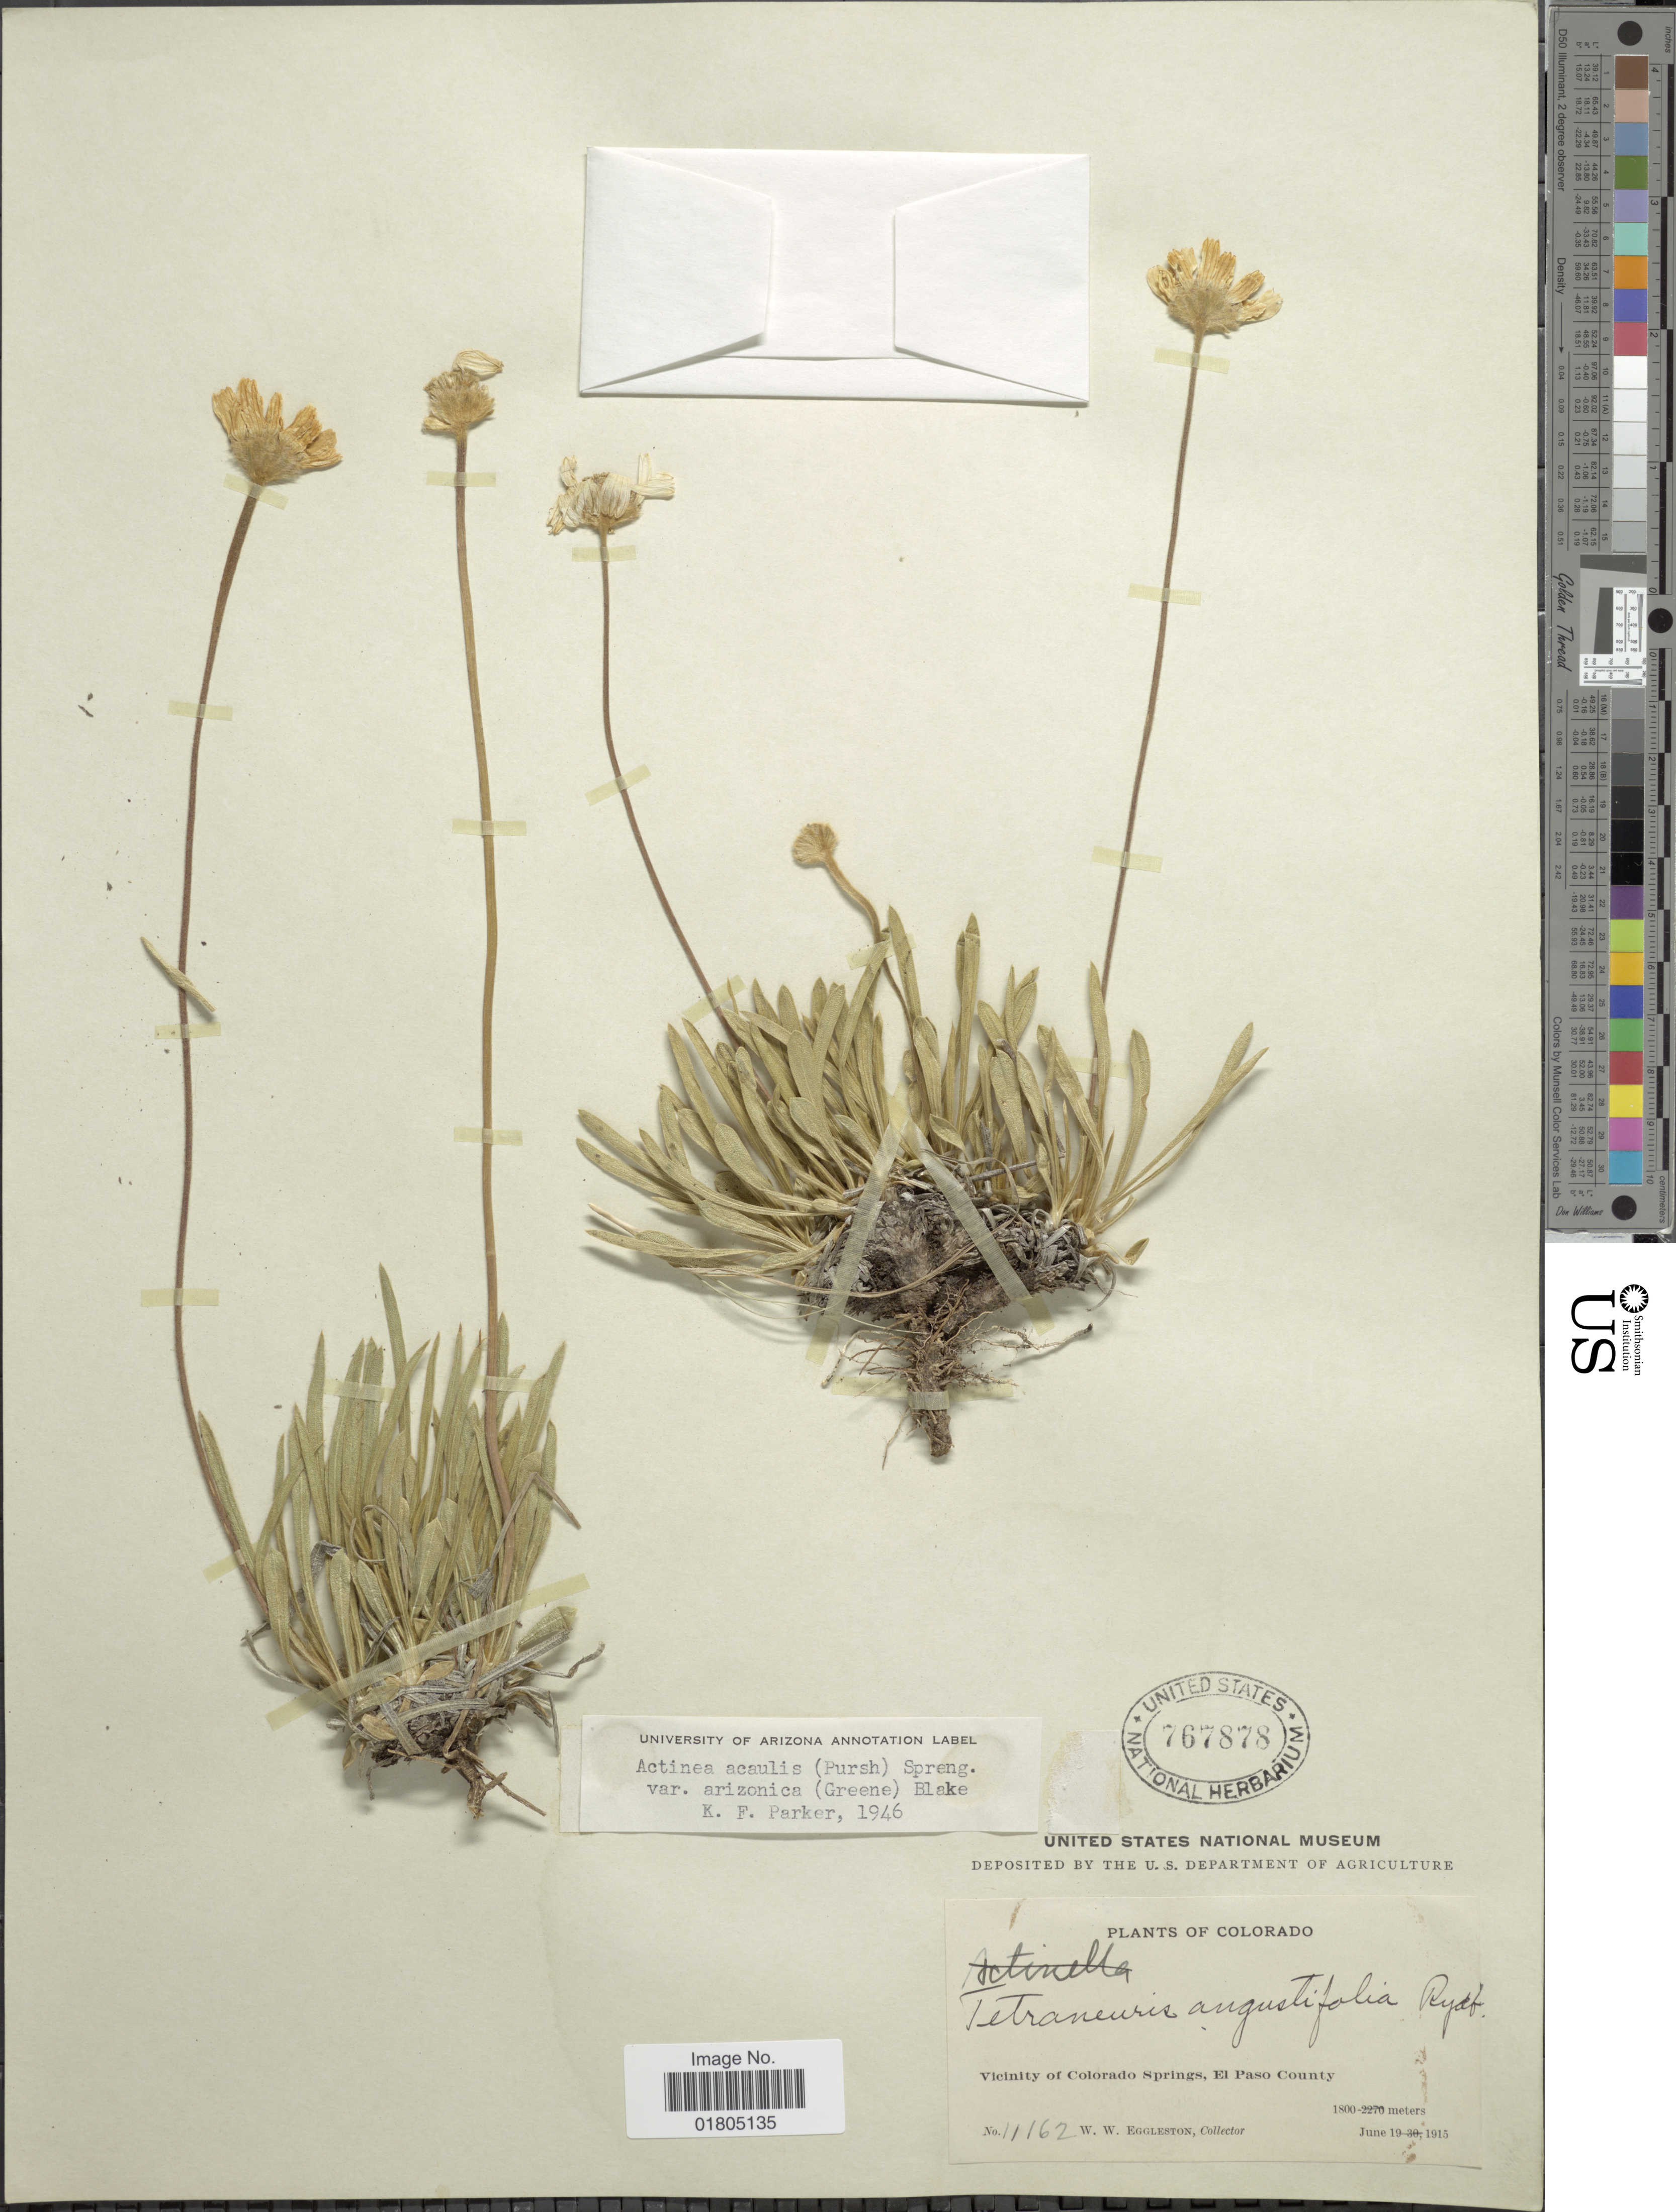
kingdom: Plantae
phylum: Tracheophyta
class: Magnoliopsida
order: Asterales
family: Asteraceae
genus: Actinea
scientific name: Actinea acaulis var. arizonica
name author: (Greene) S.F. Blake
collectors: W. W. Eggleston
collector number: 11162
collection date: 1915-06-19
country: United States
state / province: Colorado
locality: Vicinity of Colorado Springs, El Paso County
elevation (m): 1800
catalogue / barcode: US 767878